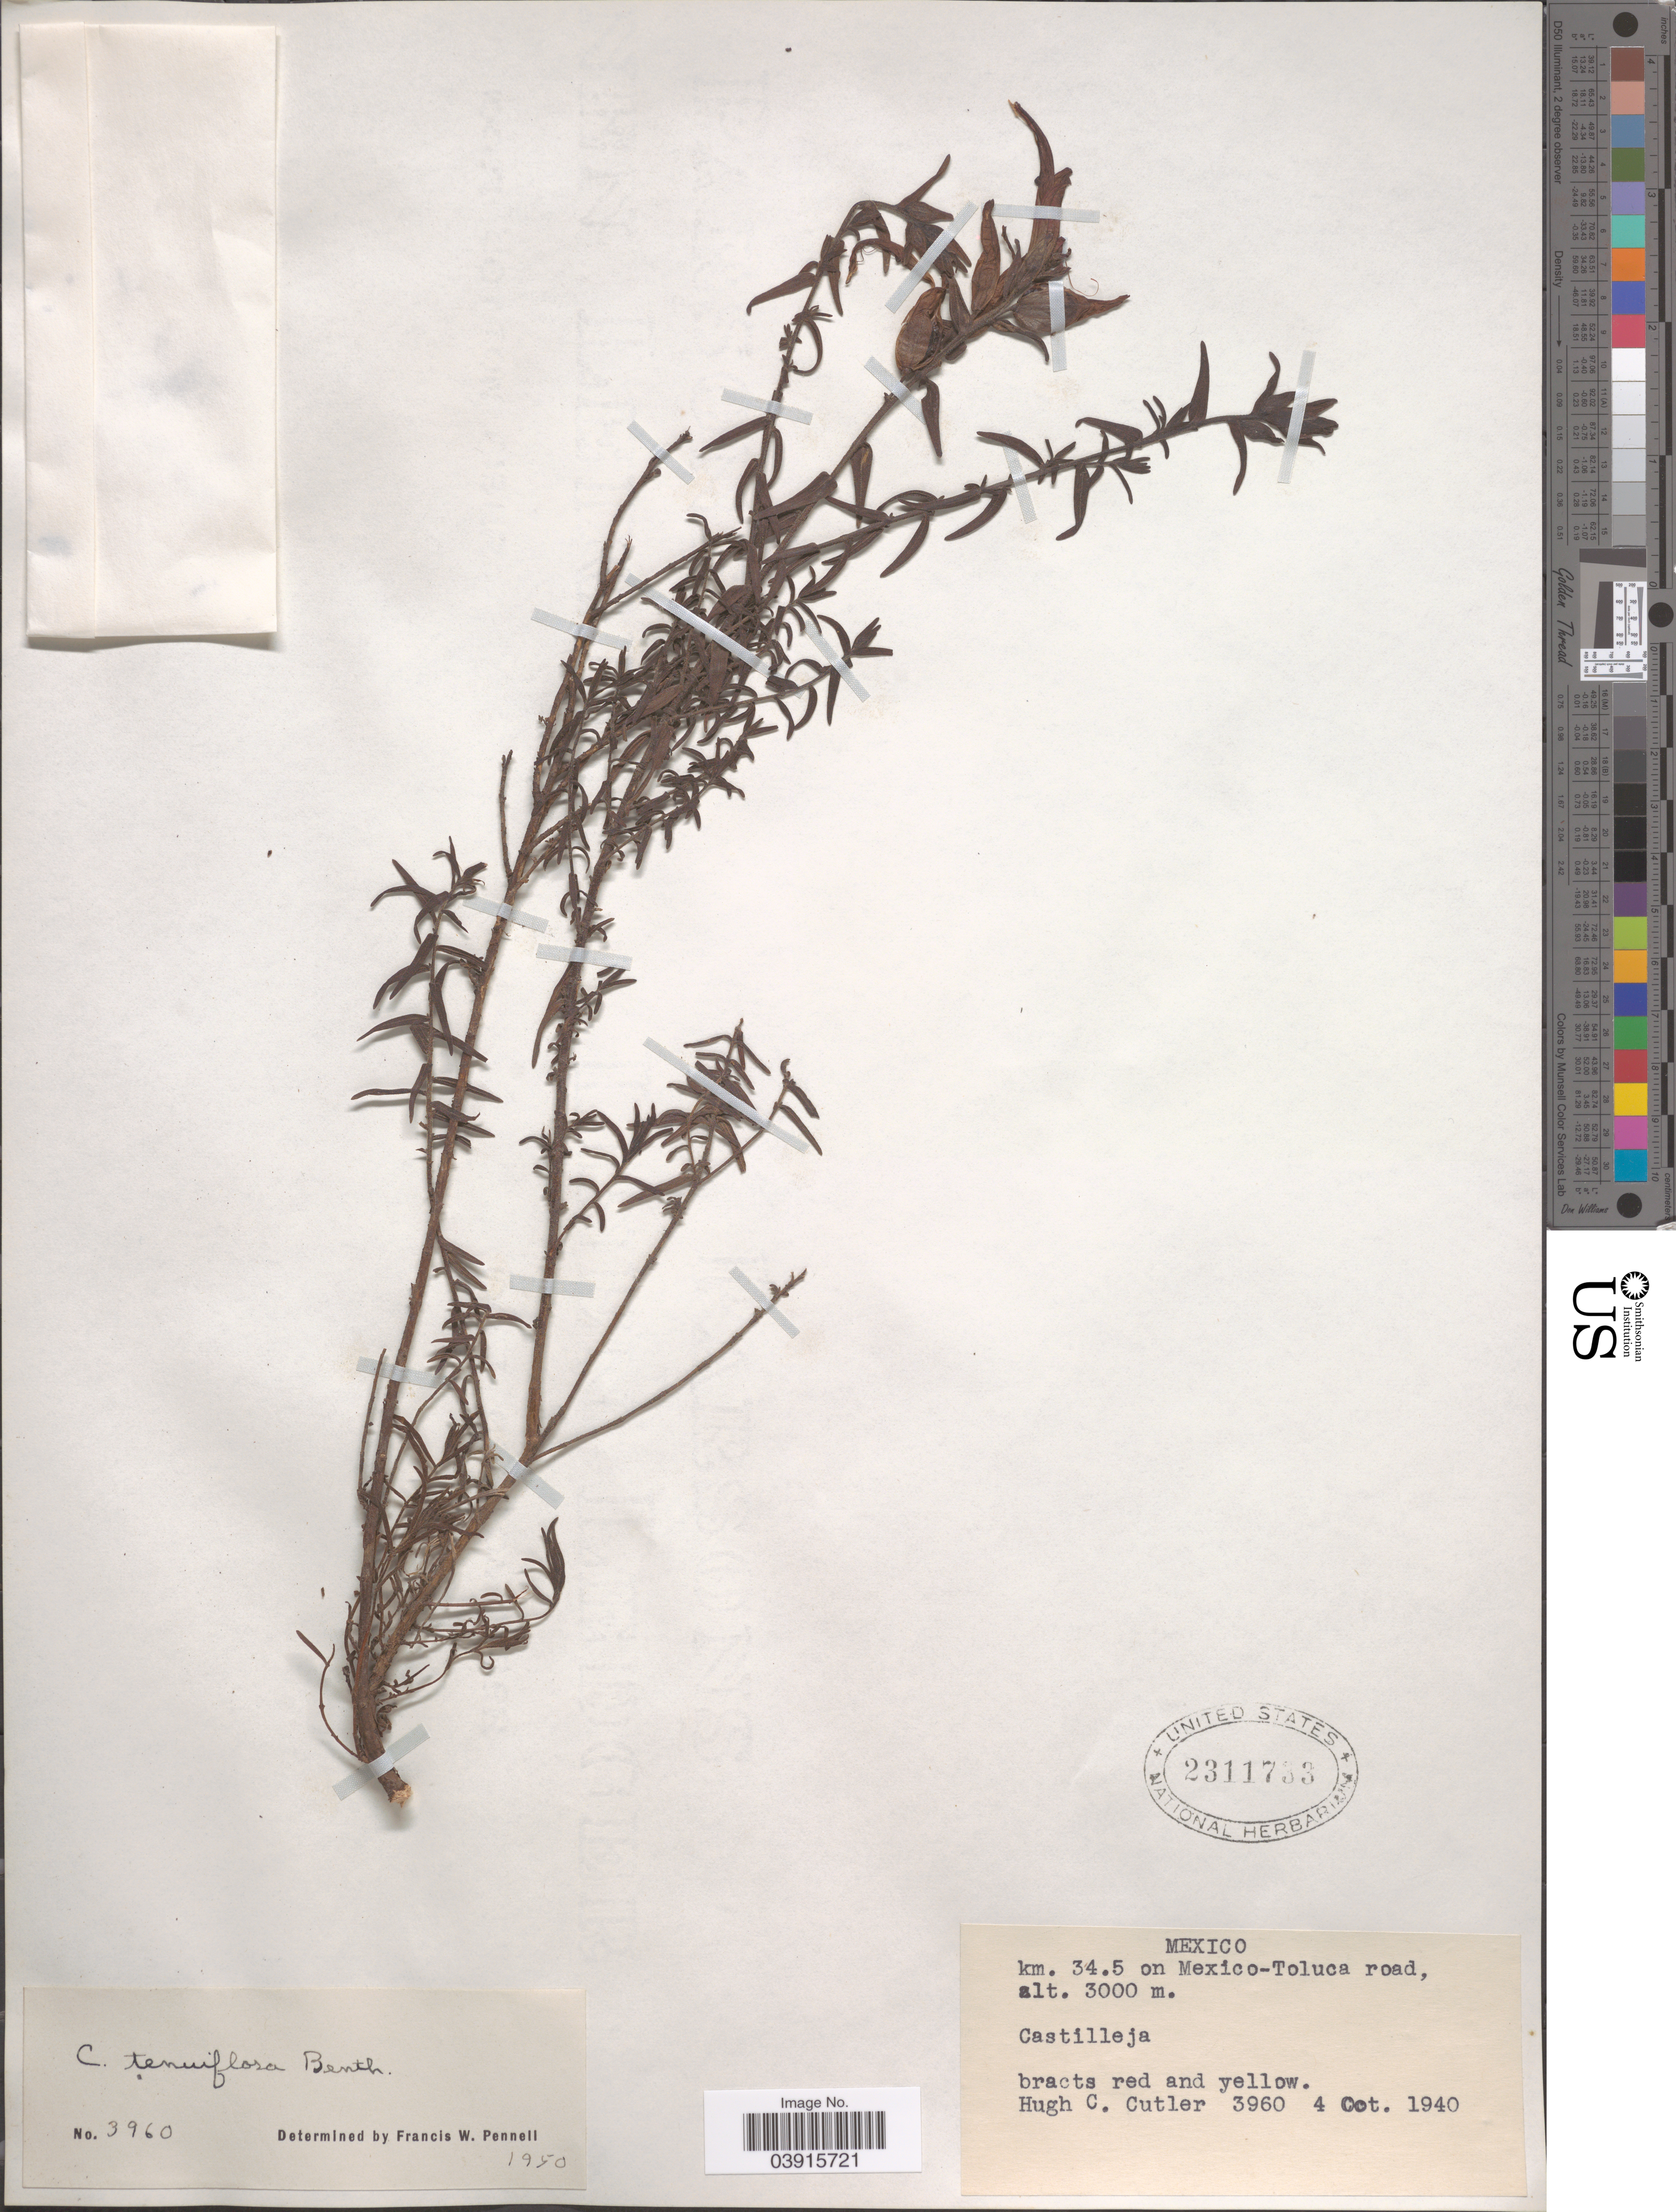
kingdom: Plantae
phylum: Tracheophyta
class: Magnoliopsida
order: Lamiales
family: Orobanchaceae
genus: Castilleja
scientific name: Castilleja tenuiflora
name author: Benth.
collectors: H. C. Cutler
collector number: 3960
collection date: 1940-10-04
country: Mexico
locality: Km. 34.5 on Mexico-Toluca road.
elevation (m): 3000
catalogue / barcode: US 2311733